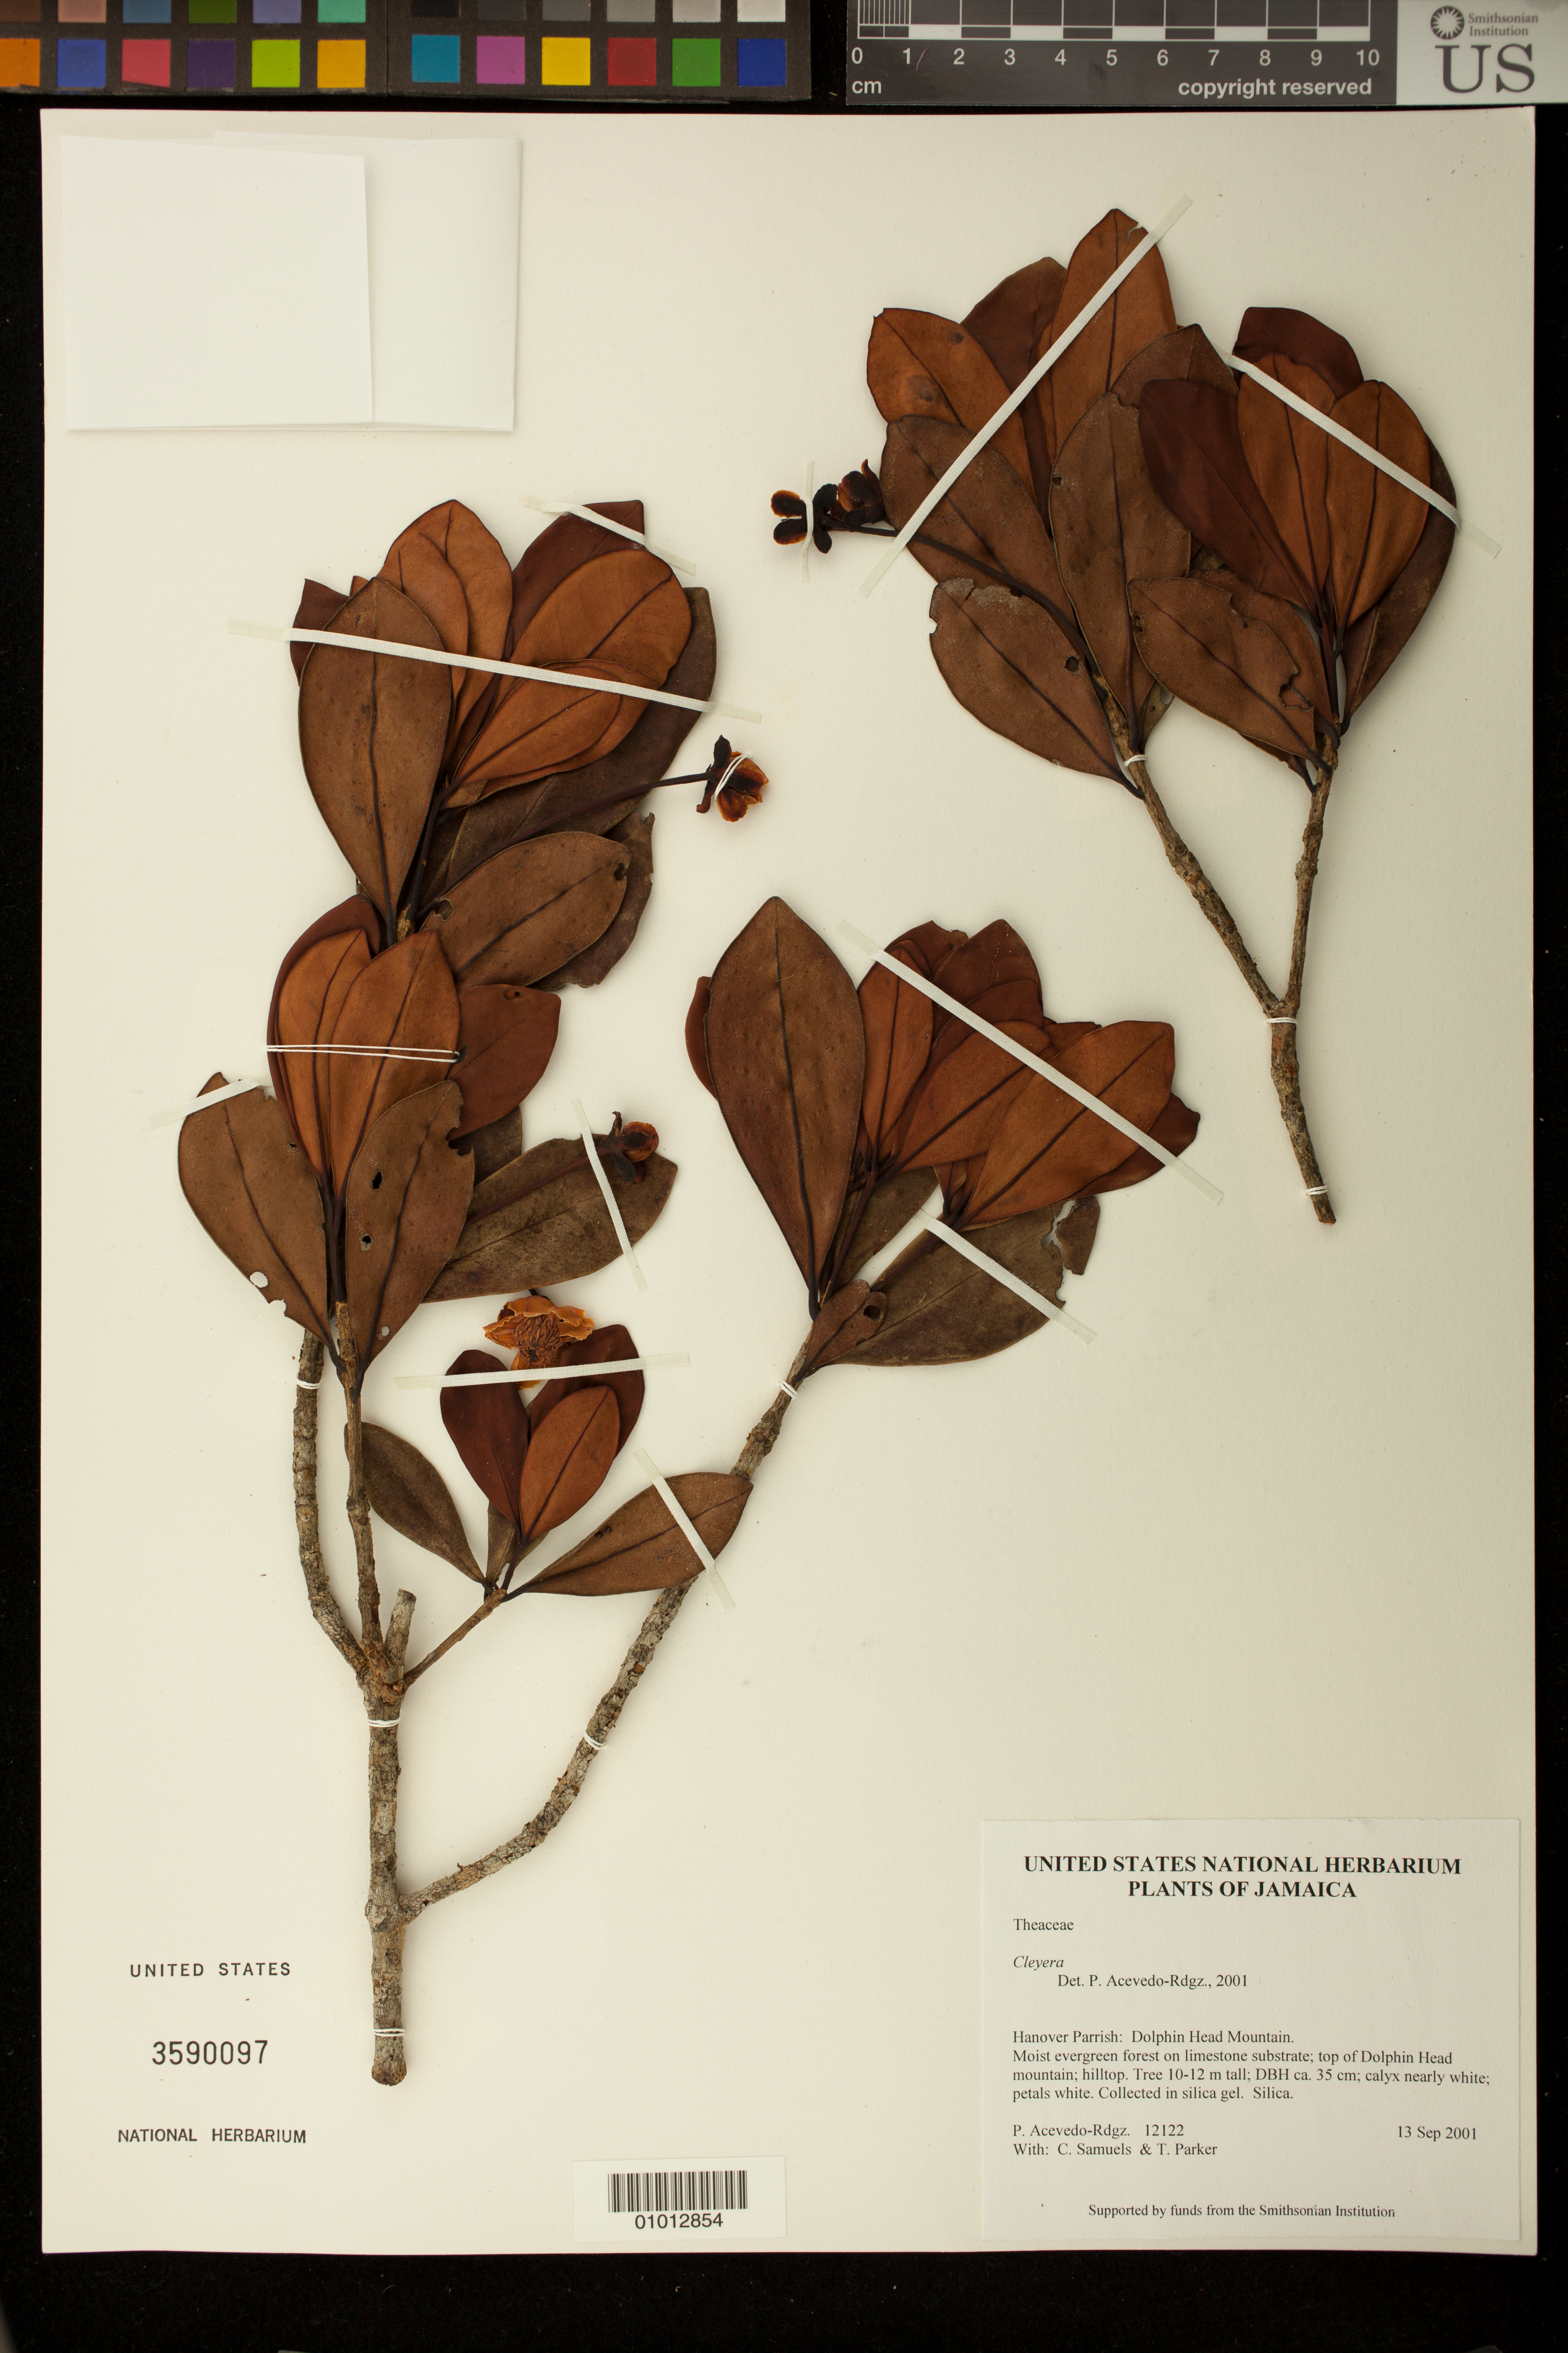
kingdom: Plantae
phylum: Tracheophyta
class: Magnoliopsida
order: Ericales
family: Pentaphylacaceae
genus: Cleyera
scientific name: Cleyera sp.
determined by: Acevedo-Rodríguez, P., (BOT), Smithsonian Institution - National Museum of Natural History (UNITED STATES)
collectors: P. Acevedo-Rodr., C. Samuels & T. Parker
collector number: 12122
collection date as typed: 13 Sep 2001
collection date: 2001-09-13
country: Jamaica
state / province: Hanover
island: Jamaica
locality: Hanover Parrish: Dolphin Head Mountain.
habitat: Moist evergreen forest on limestone substrate; top of Dolphin Head mountain; hilltop.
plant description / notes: US, K, MO, NY, P, GH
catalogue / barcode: US 3590097